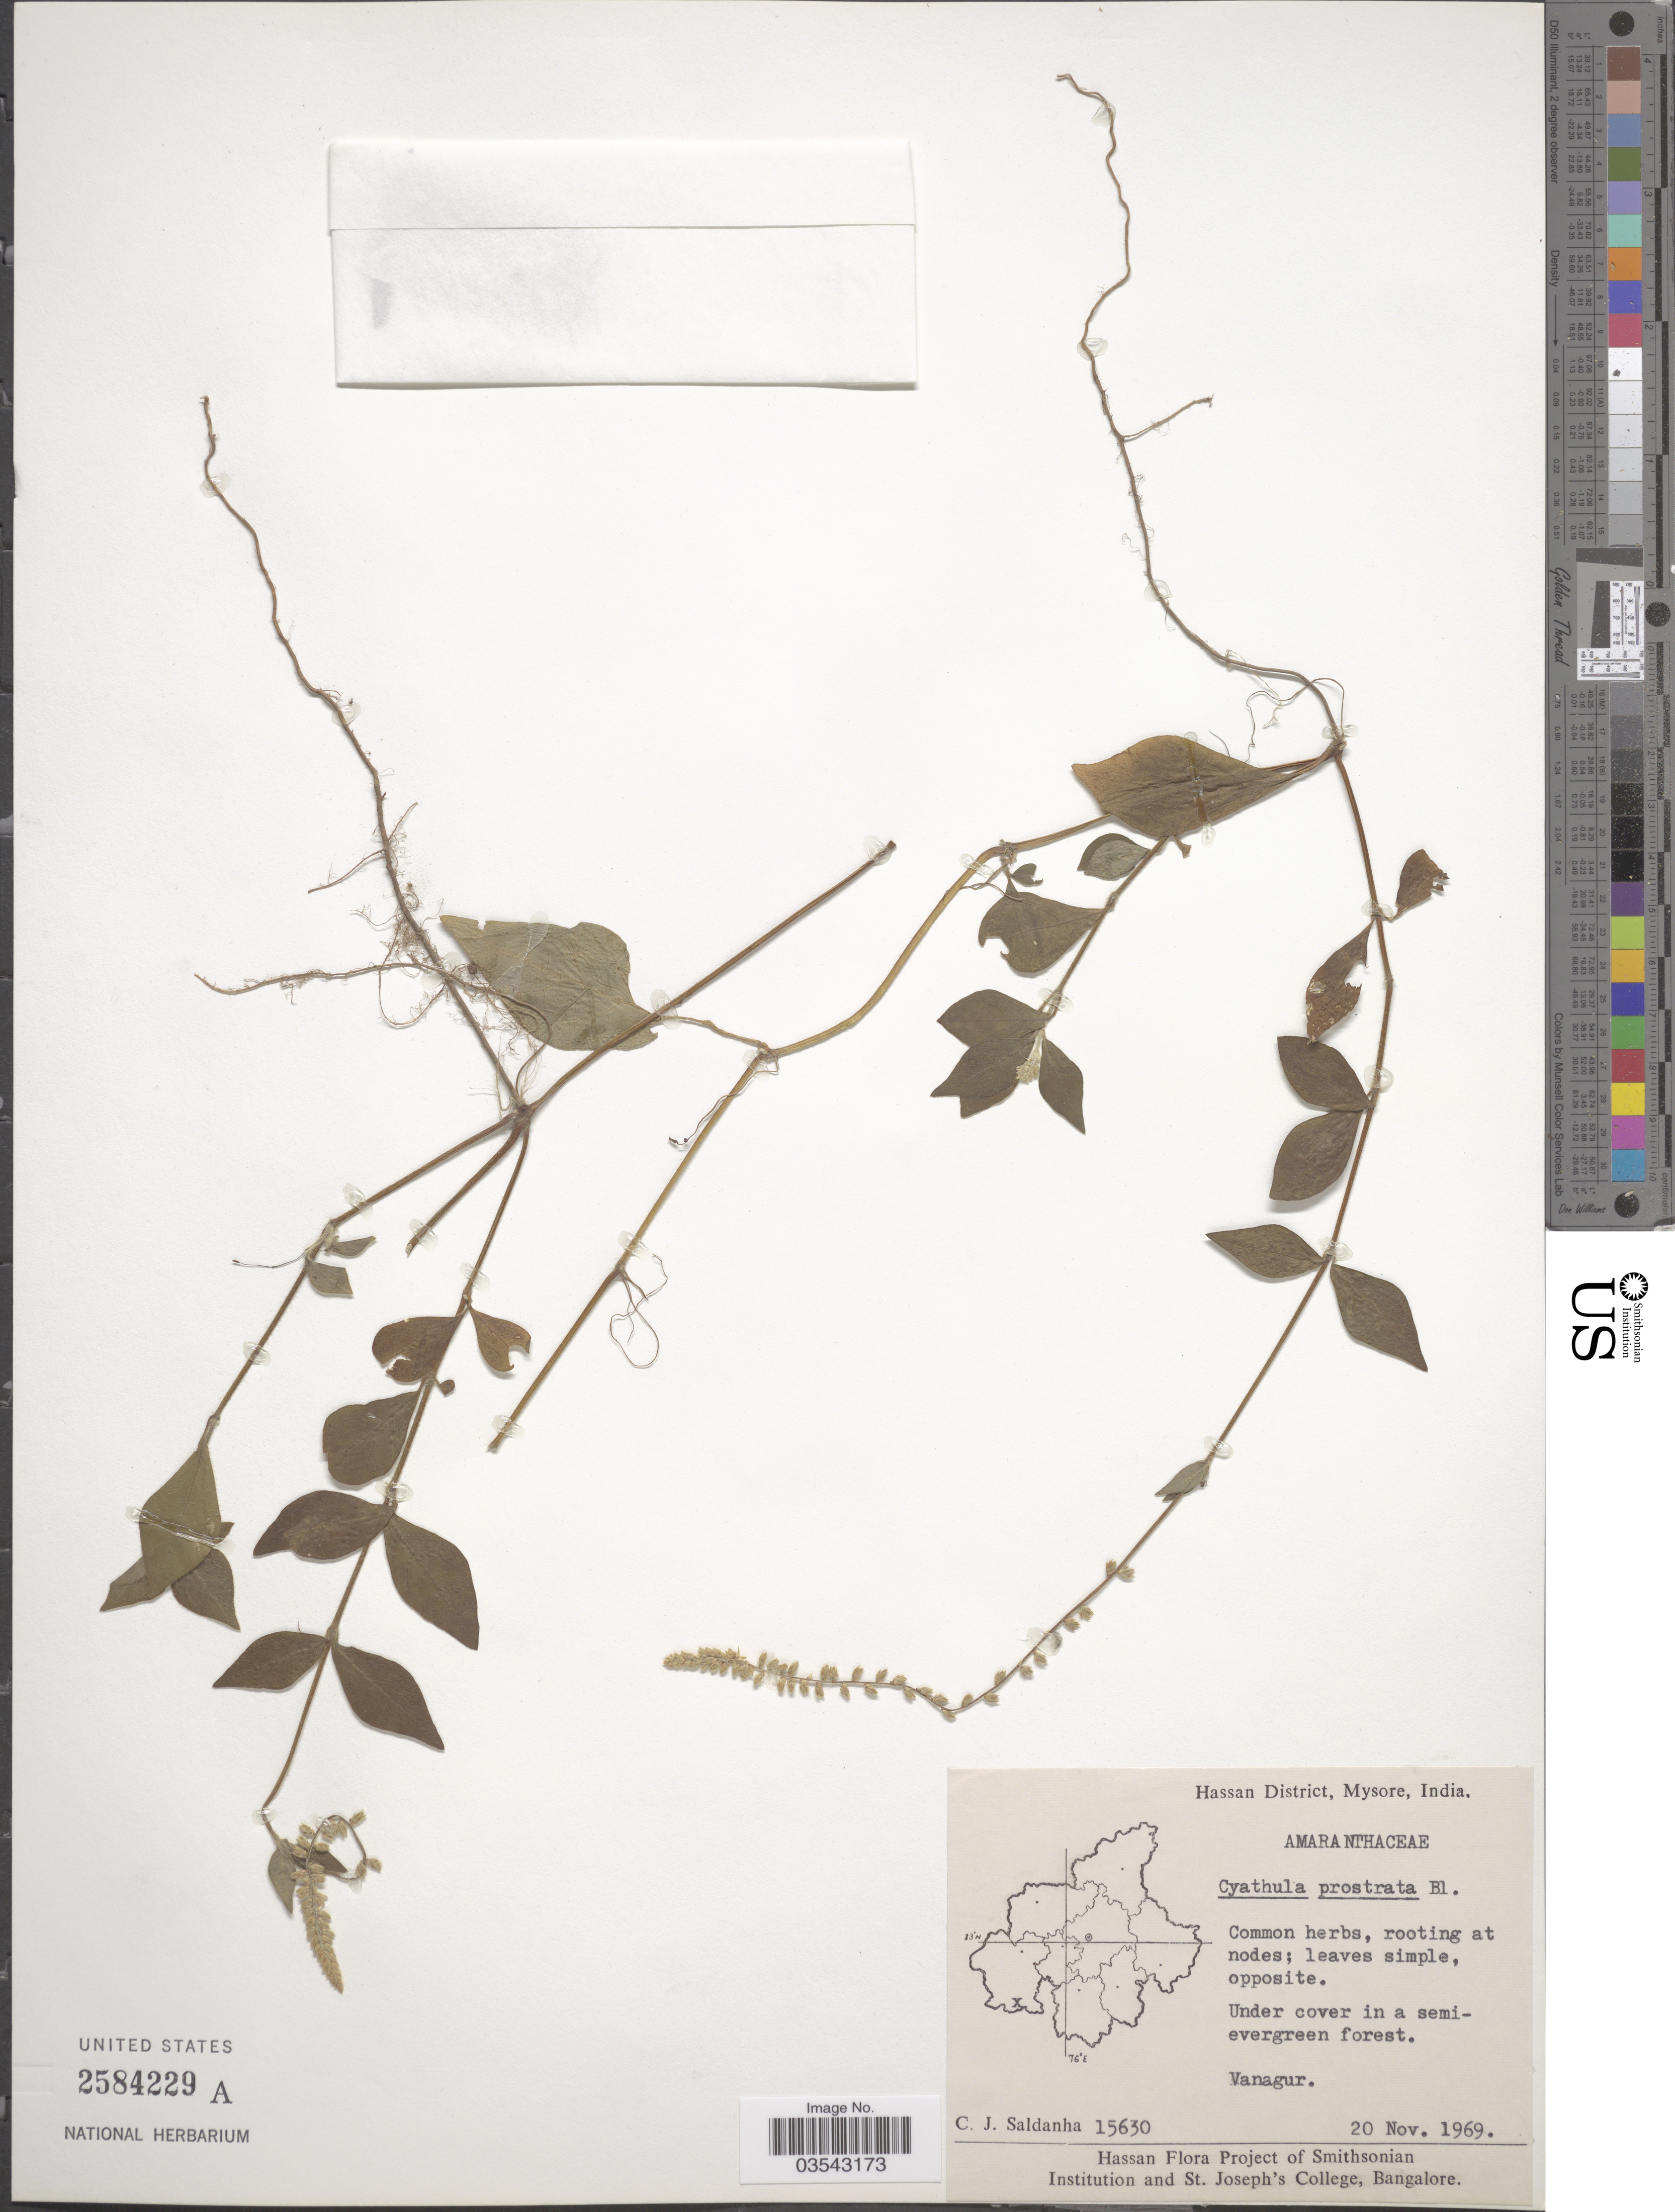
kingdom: Plantae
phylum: Tracheophyta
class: Magnoliopsida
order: Caryophyllales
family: Amaranthaceae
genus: Cyathula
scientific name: Cyathula prostrata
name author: (L.) Blume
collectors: C. J. Saldanha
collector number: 15630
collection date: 1969-11-20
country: India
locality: Hassan District, Mysore. Vanagur.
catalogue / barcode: US 2584229A